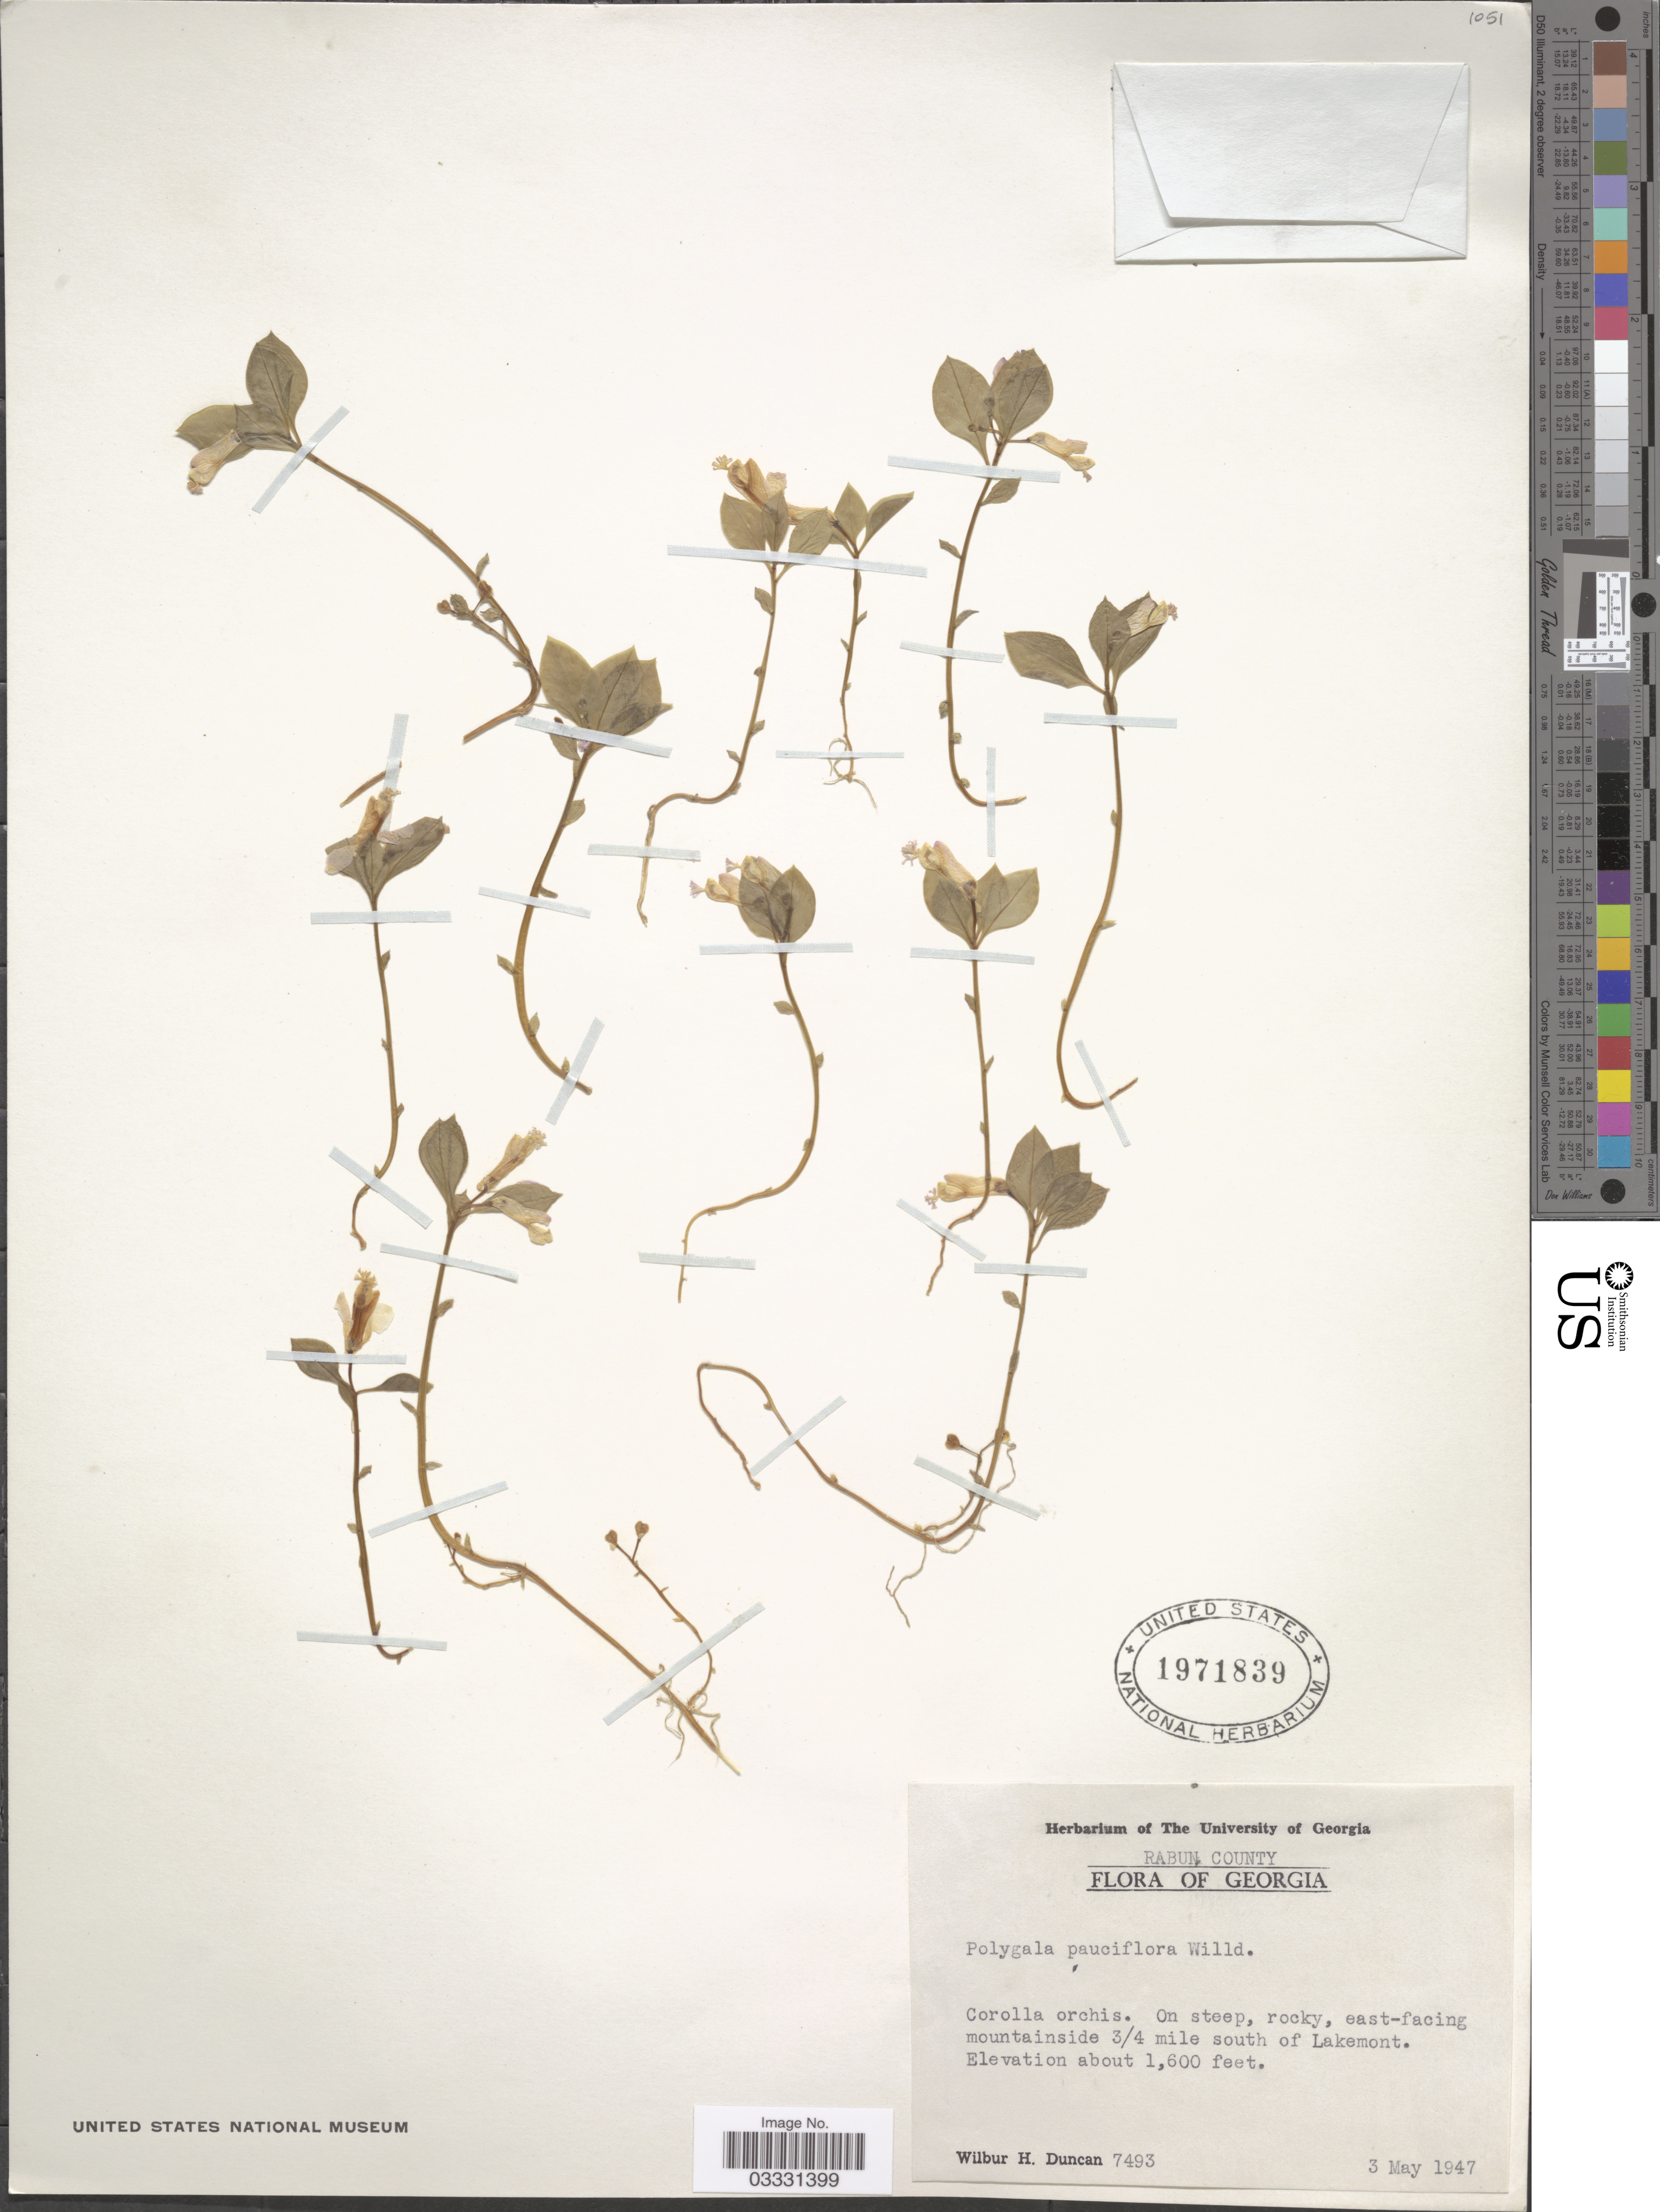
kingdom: Plantae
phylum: Tracheophyta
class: Magnoliopsida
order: Fabales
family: Polygalaceae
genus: Polygaloides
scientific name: Polygaloides paucifolia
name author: (Willd.) J.R. Abbott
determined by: Strong, Mark T., (BOT), Smithsonian Institution - National Museum of Natural History (UNITED STATES)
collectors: W. H. Duncan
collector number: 7493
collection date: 1947-05-03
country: United States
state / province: Georgia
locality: Rabun County. East-facing mountainside ¾ mile south of Lakemont.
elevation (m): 488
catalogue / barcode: US 1971839